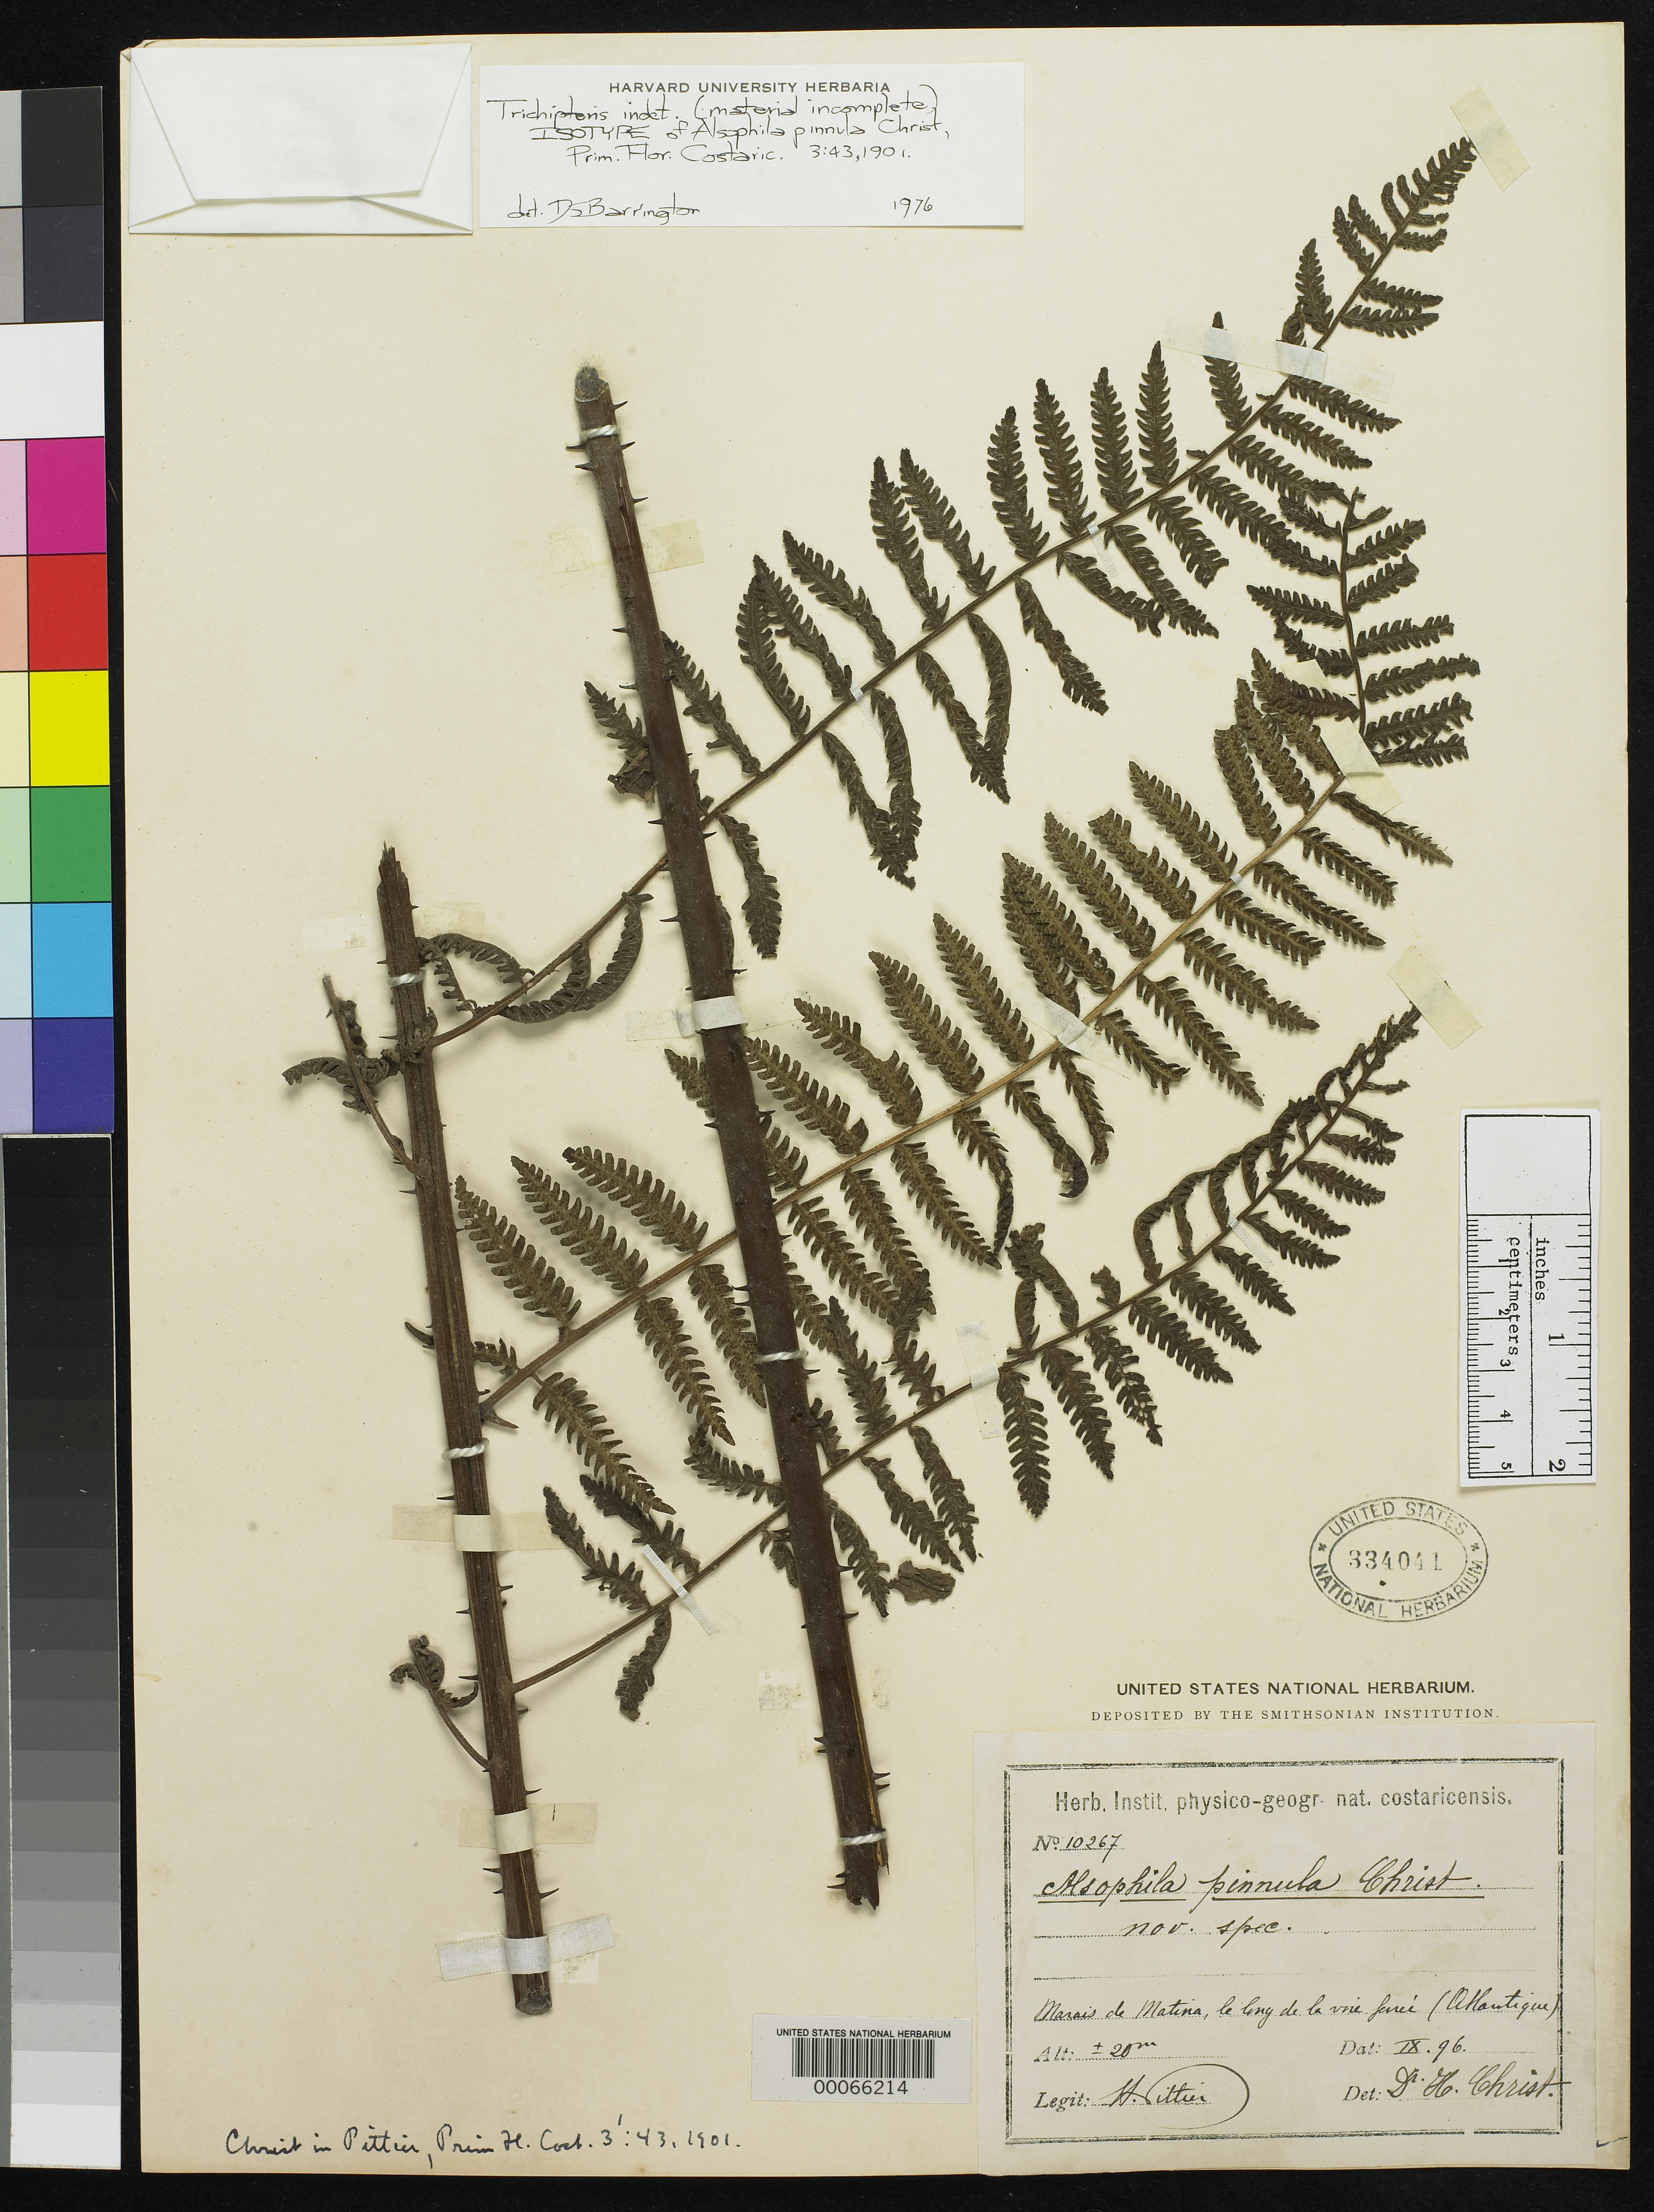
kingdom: Plantae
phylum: Tracheophyta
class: Polypodiopsida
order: Cyatheales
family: Cyatheaceae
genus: Alsophila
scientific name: Alsophila pinnula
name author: Christ in Pittier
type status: Isotype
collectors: H. F. Pittier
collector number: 10267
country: Costa Rica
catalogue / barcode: US 334041